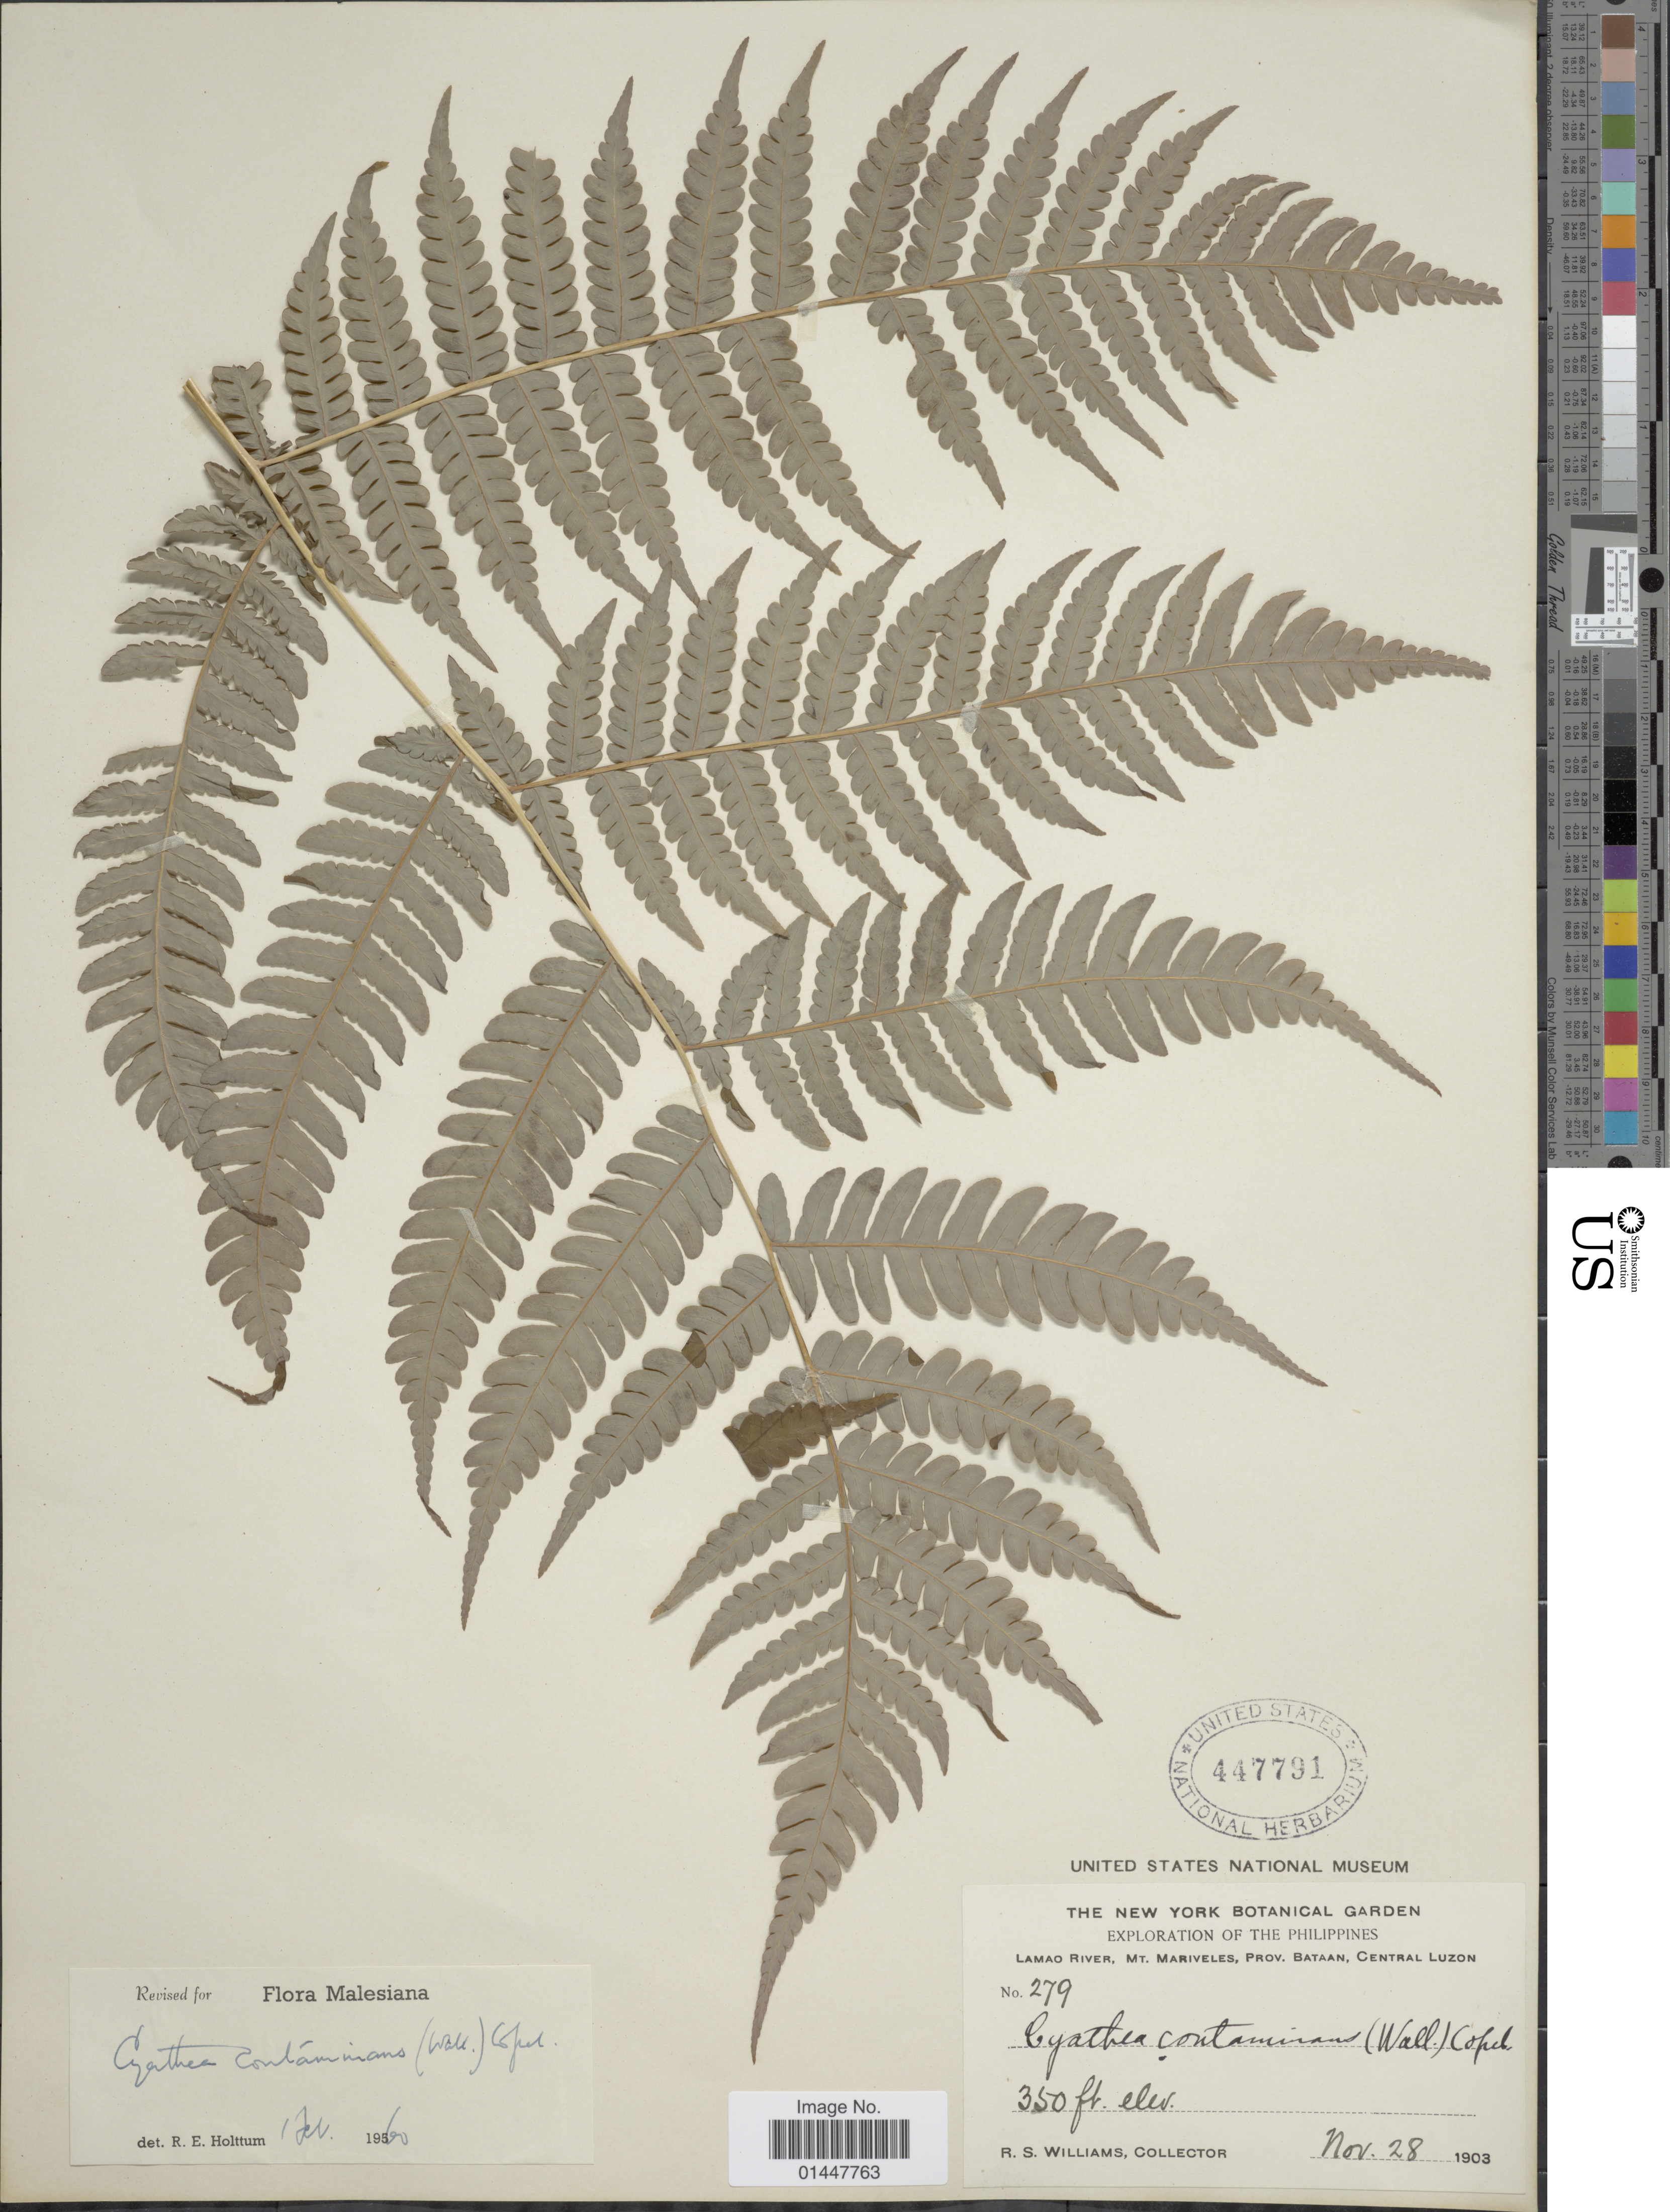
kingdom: Plantae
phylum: Tracheophyta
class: Polypodiopsida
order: Cyatheales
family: Cyatheaceae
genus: Sphaeropteris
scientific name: Sphaeropteris glauca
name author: (Blume) R.M. Tryon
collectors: R. S. Williams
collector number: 279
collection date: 1903-11-28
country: Philippines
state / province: Central Luzon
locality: Lamao River, Mt. Mariveles, Prov. Bataan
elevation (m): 107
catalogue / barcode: US 447791